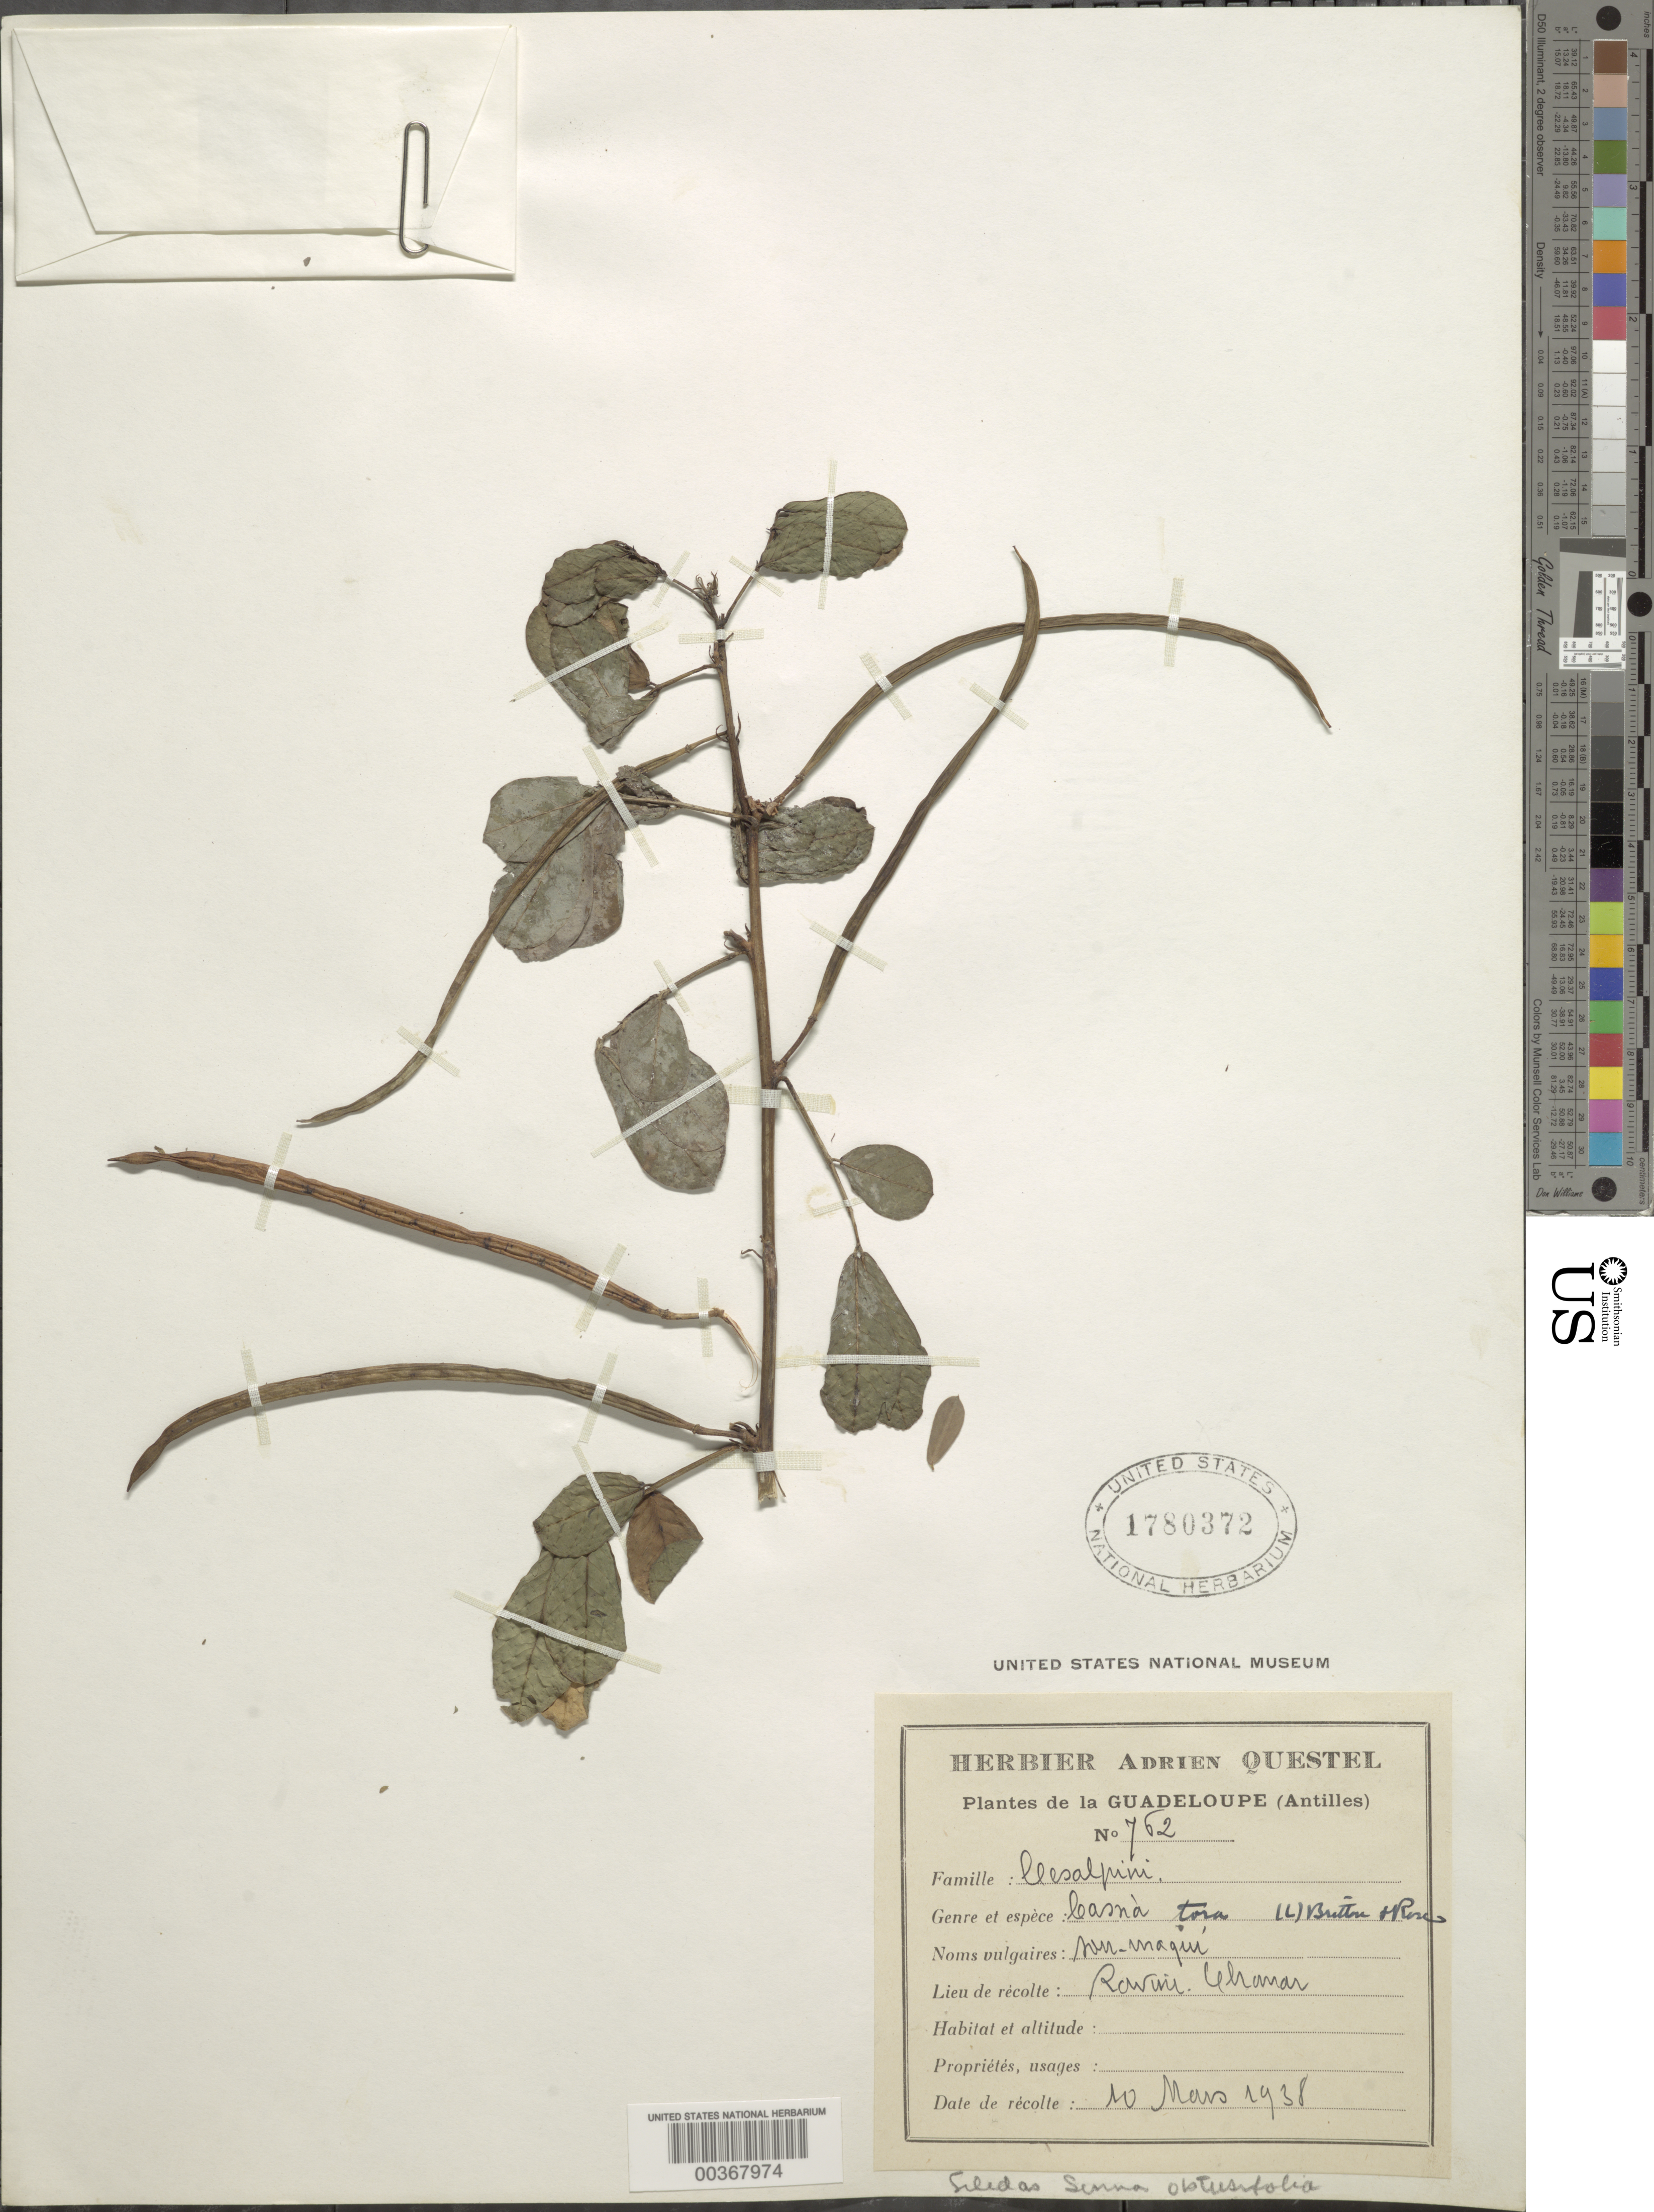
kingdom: Plantae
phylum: Tracheophyta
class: Magnoliopsida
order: Fabales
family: Fabaceae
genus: Senna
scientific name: Senna obtusifolia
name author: (L.) H.S. Irwin & Barneby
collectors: A. Questel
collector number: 762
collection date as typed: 10 Mar 1938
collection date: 1938-03-10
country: Guadeloupe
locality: Chanar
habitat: Ravine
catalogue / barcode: US 1780372